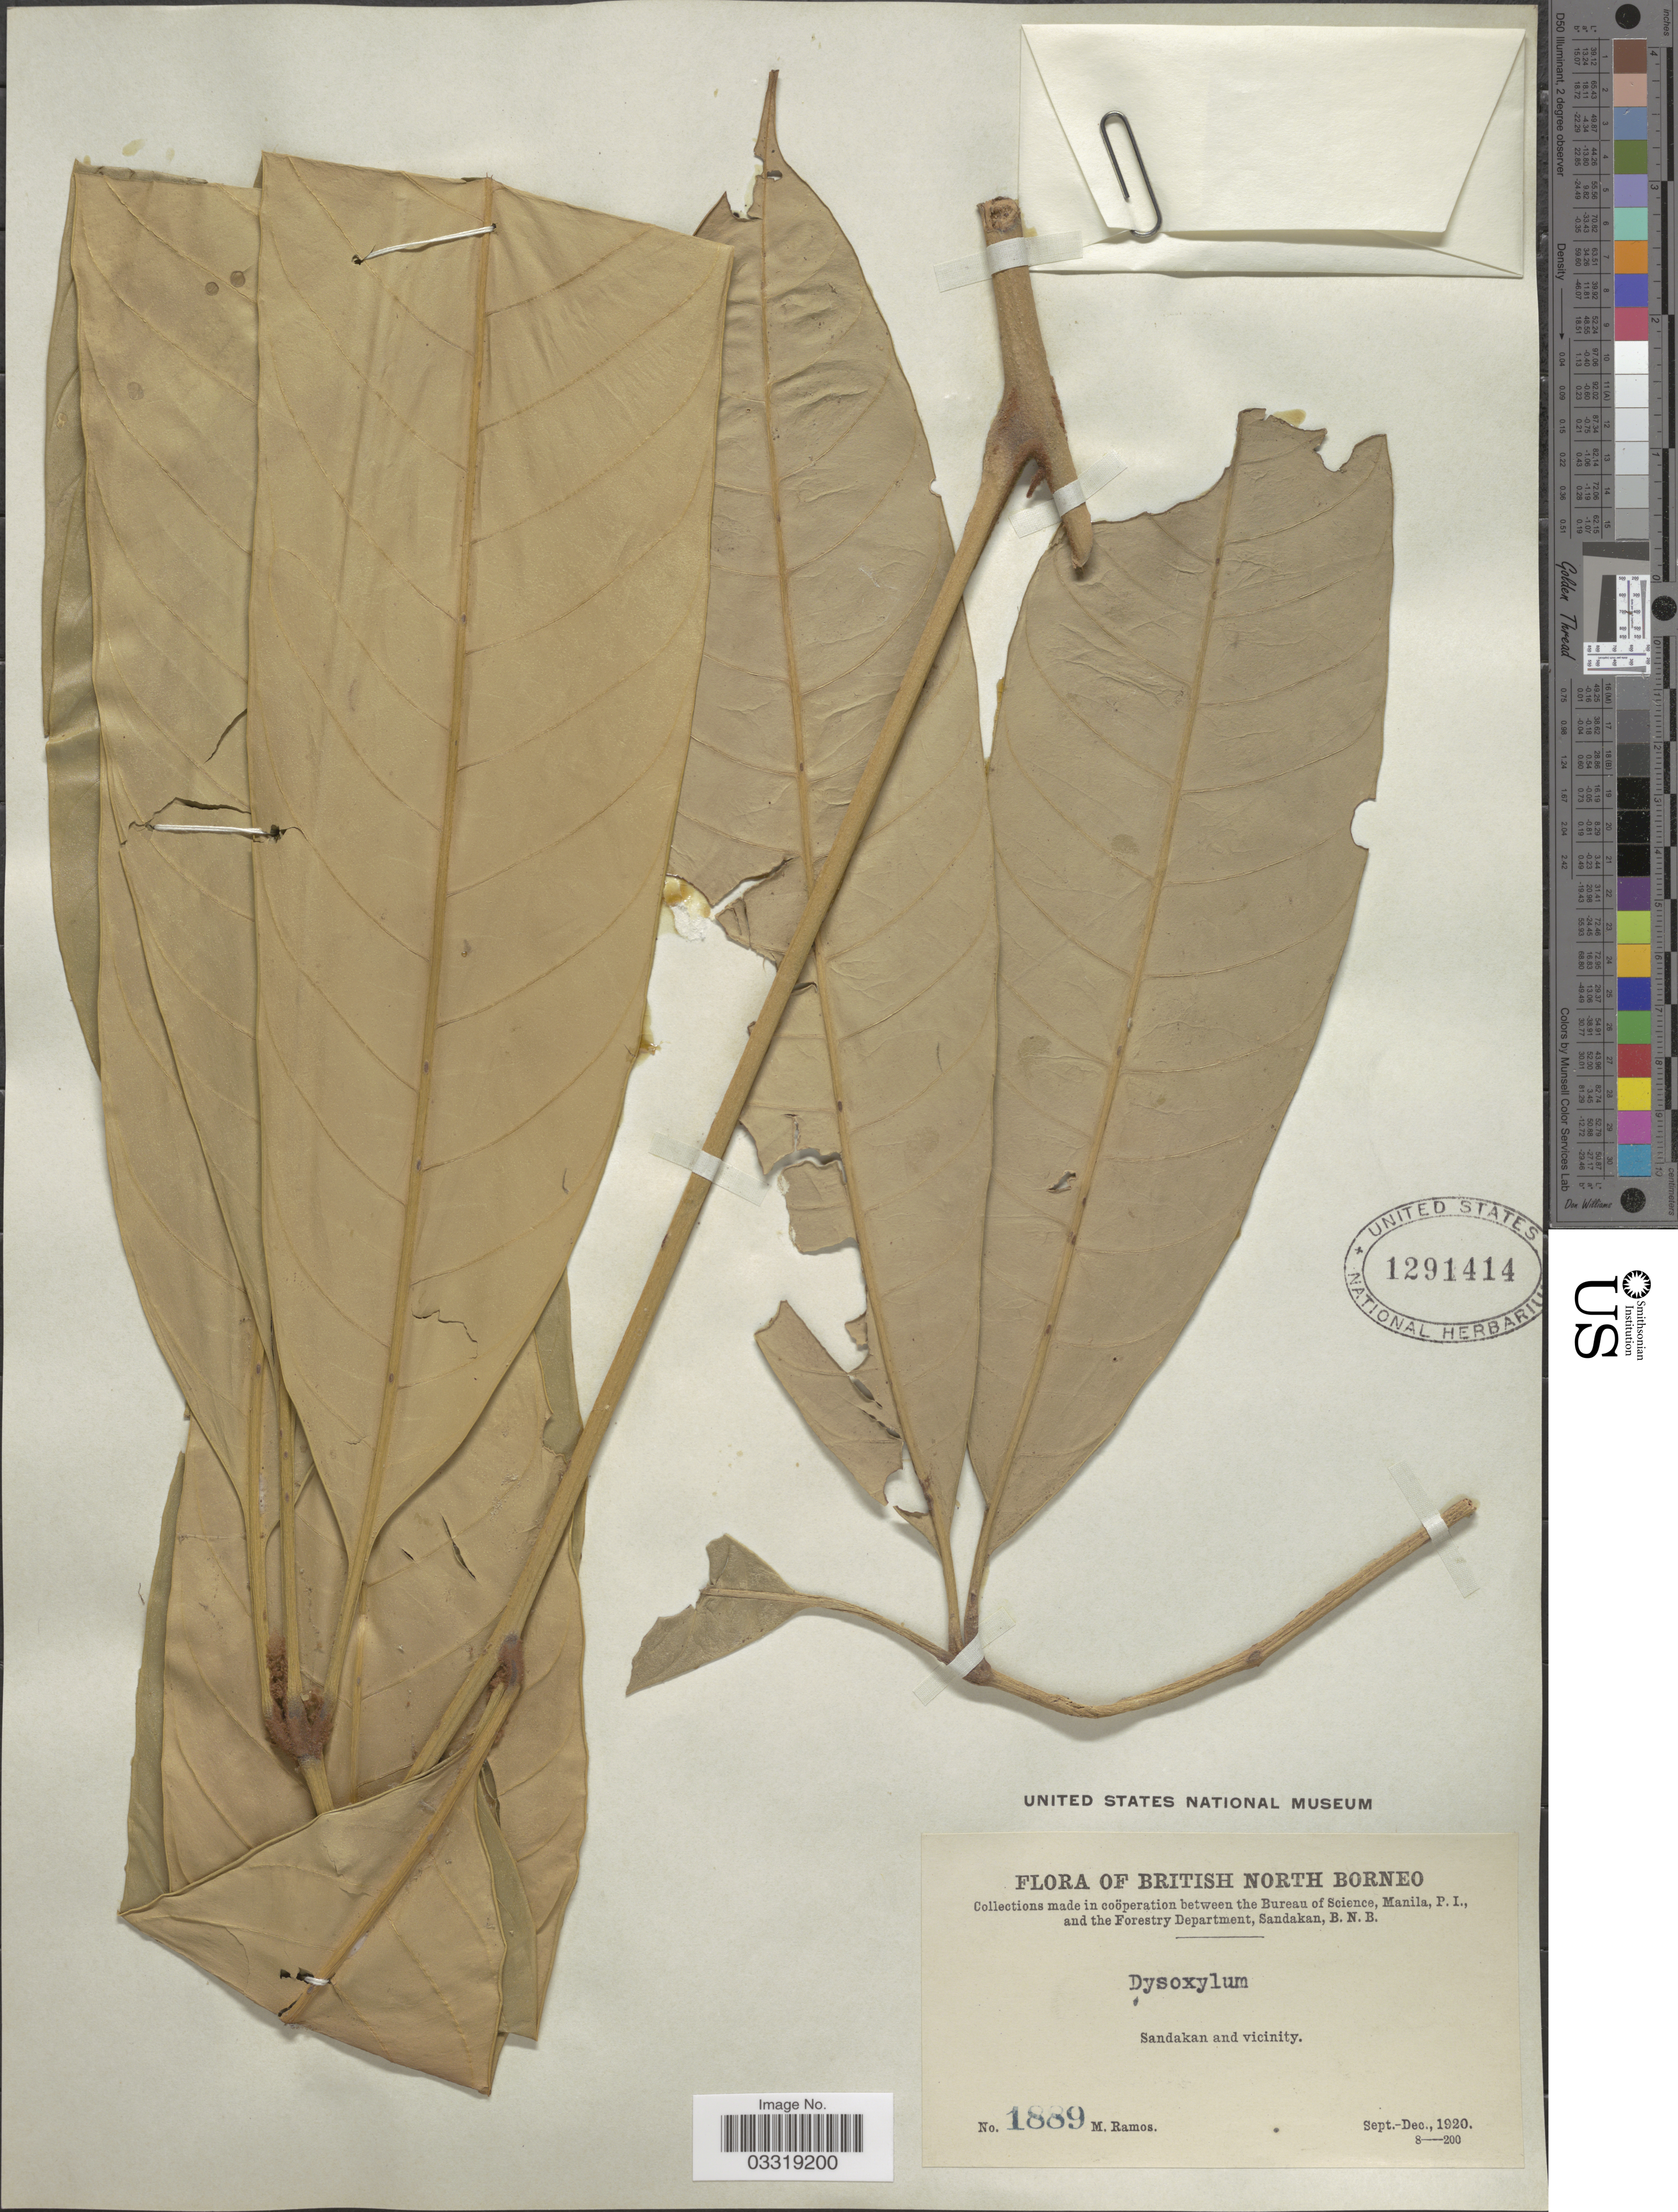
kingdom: Plantae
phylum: Tracheophyta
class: Magnoliopsida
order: Sapindales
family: Meliaceae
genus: Dysoxylum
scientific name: Dysoxylum sp.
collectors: M. Ramos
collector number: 1889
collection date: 1920-09/1920-12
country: Malaysia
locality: British North Borneo. Sandakan and vicinity.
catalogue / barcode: US 1291414